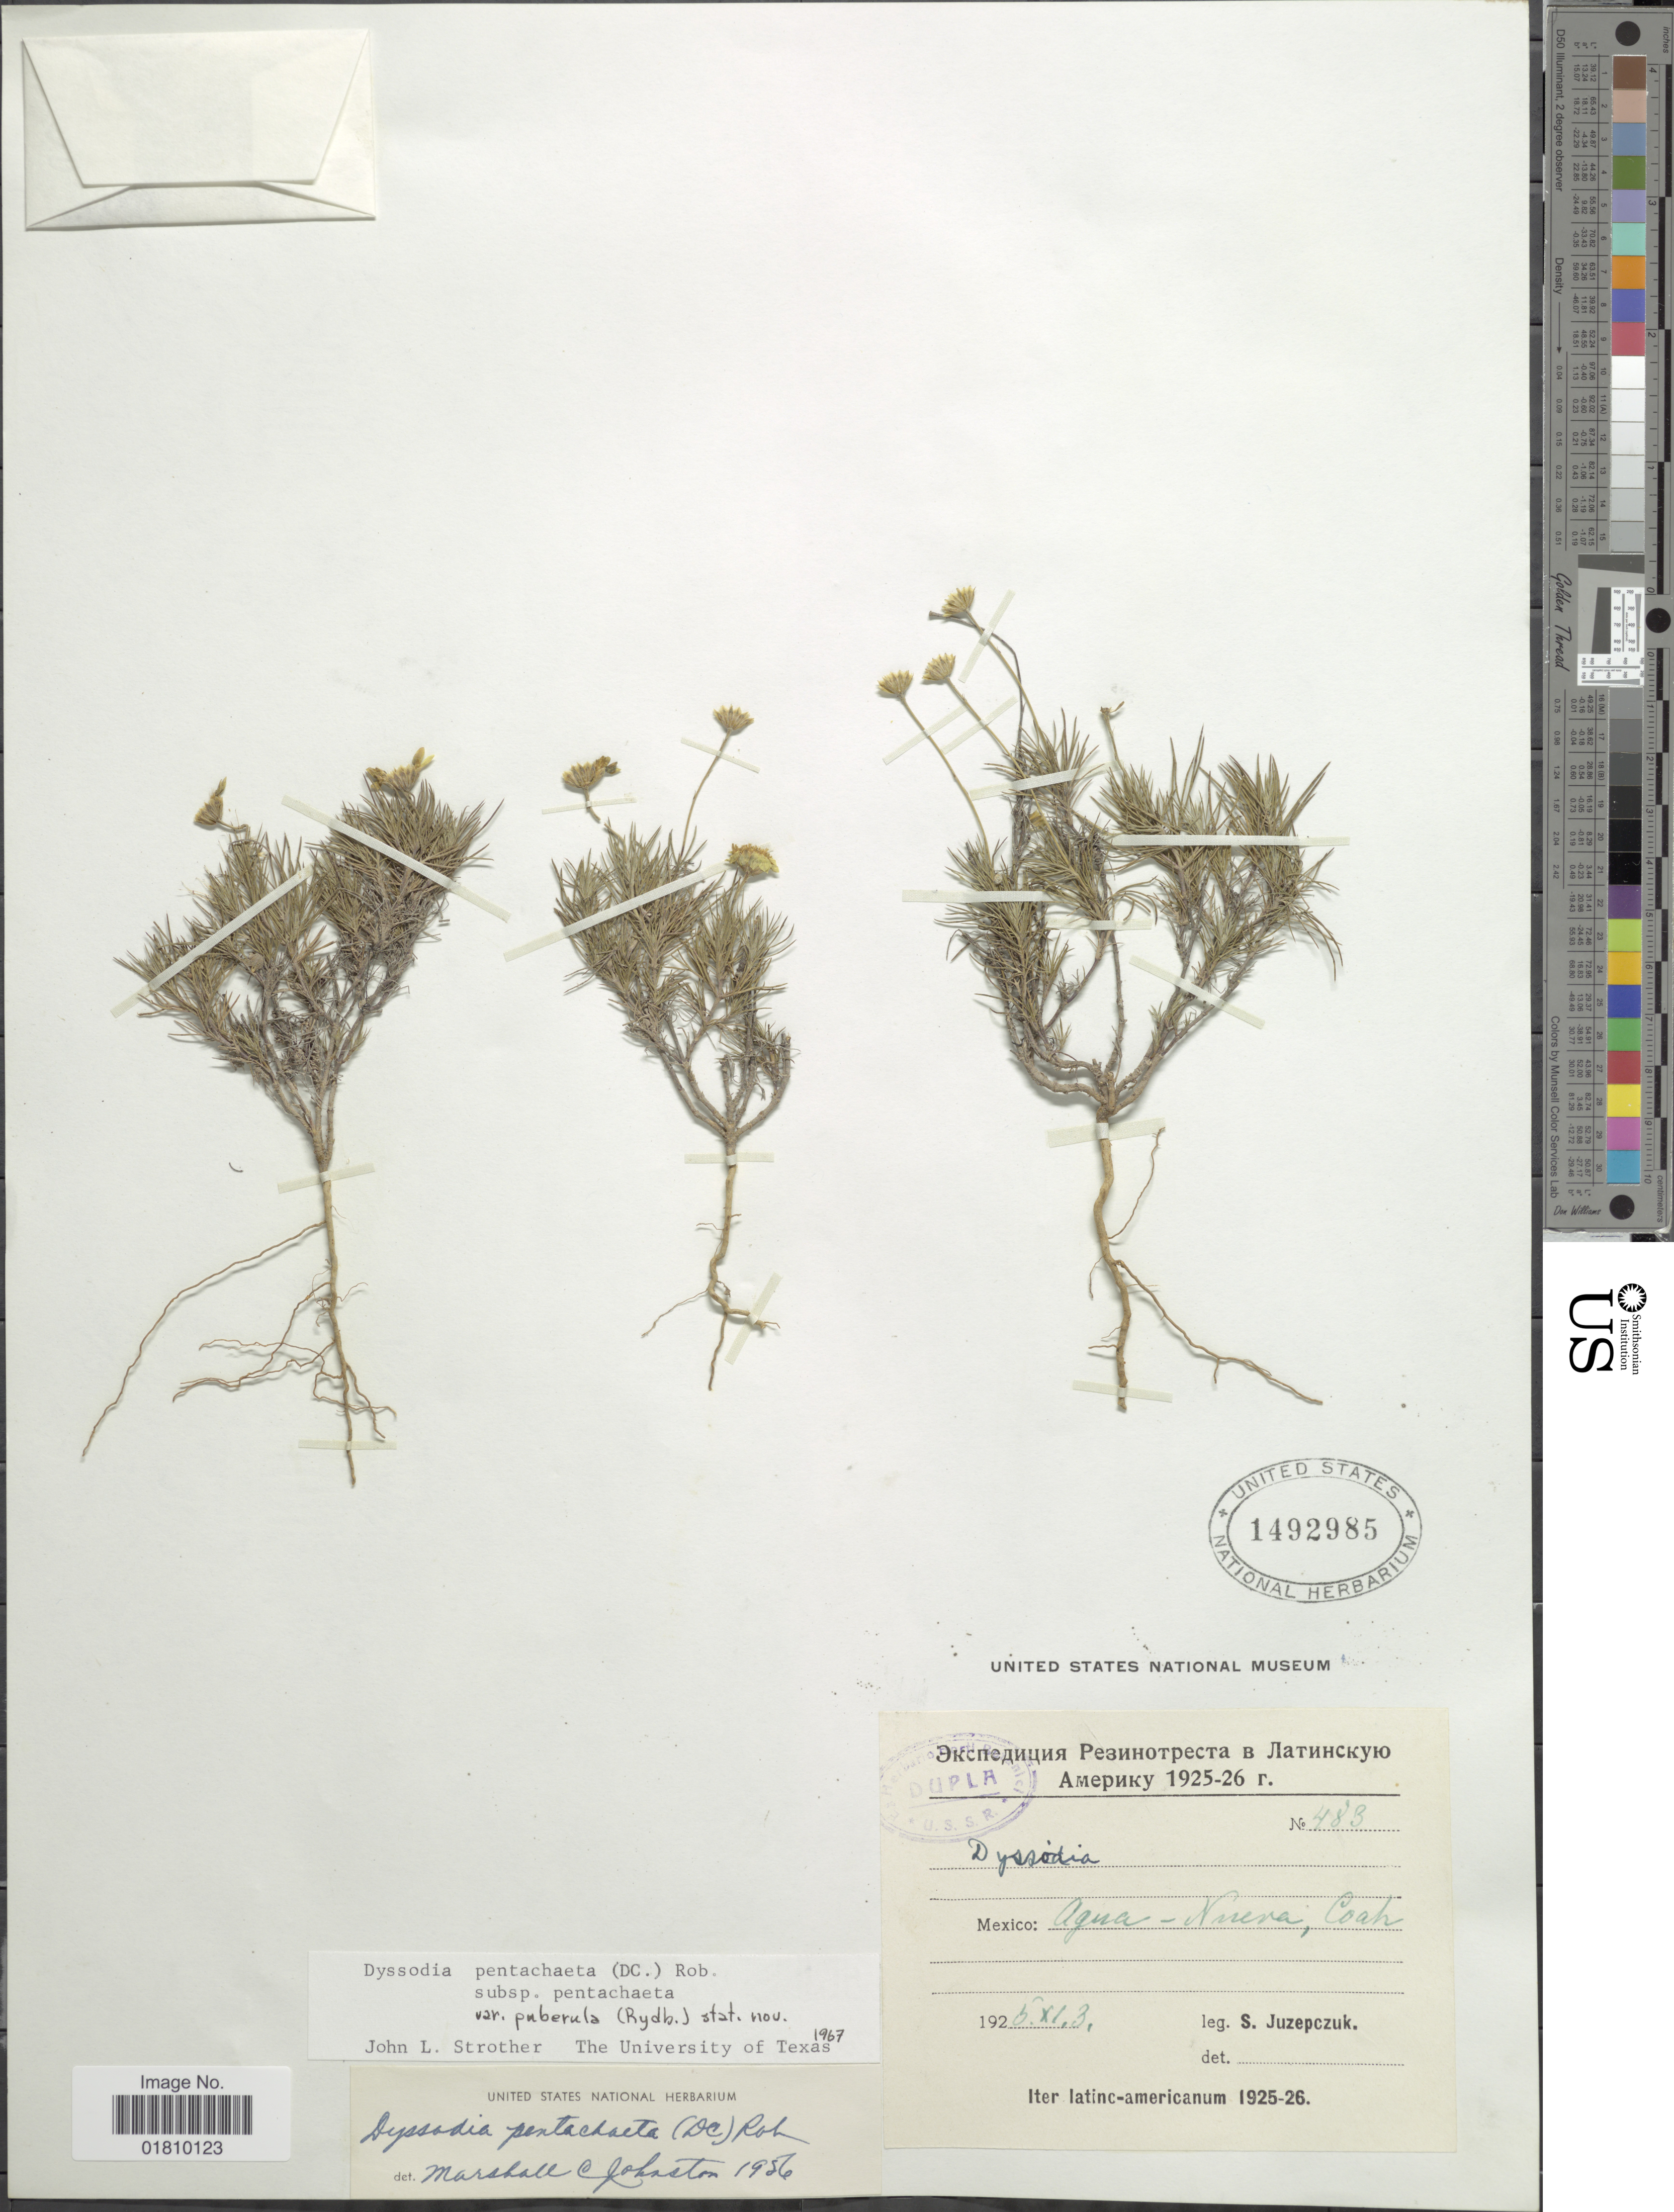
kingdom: Plantae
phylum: Tracheophyta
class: Magnoliopsida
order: Asterales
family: Asteraceae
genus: Thymophylla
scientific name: Thymophylla pentachaeta var. puberula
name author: (Rydb.) Strother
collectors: S. V. Juzepczuk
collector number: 483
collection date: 1925-11-03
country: Mexico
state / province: Coahuila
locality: Agua-Nueva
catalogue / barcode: US 1492985